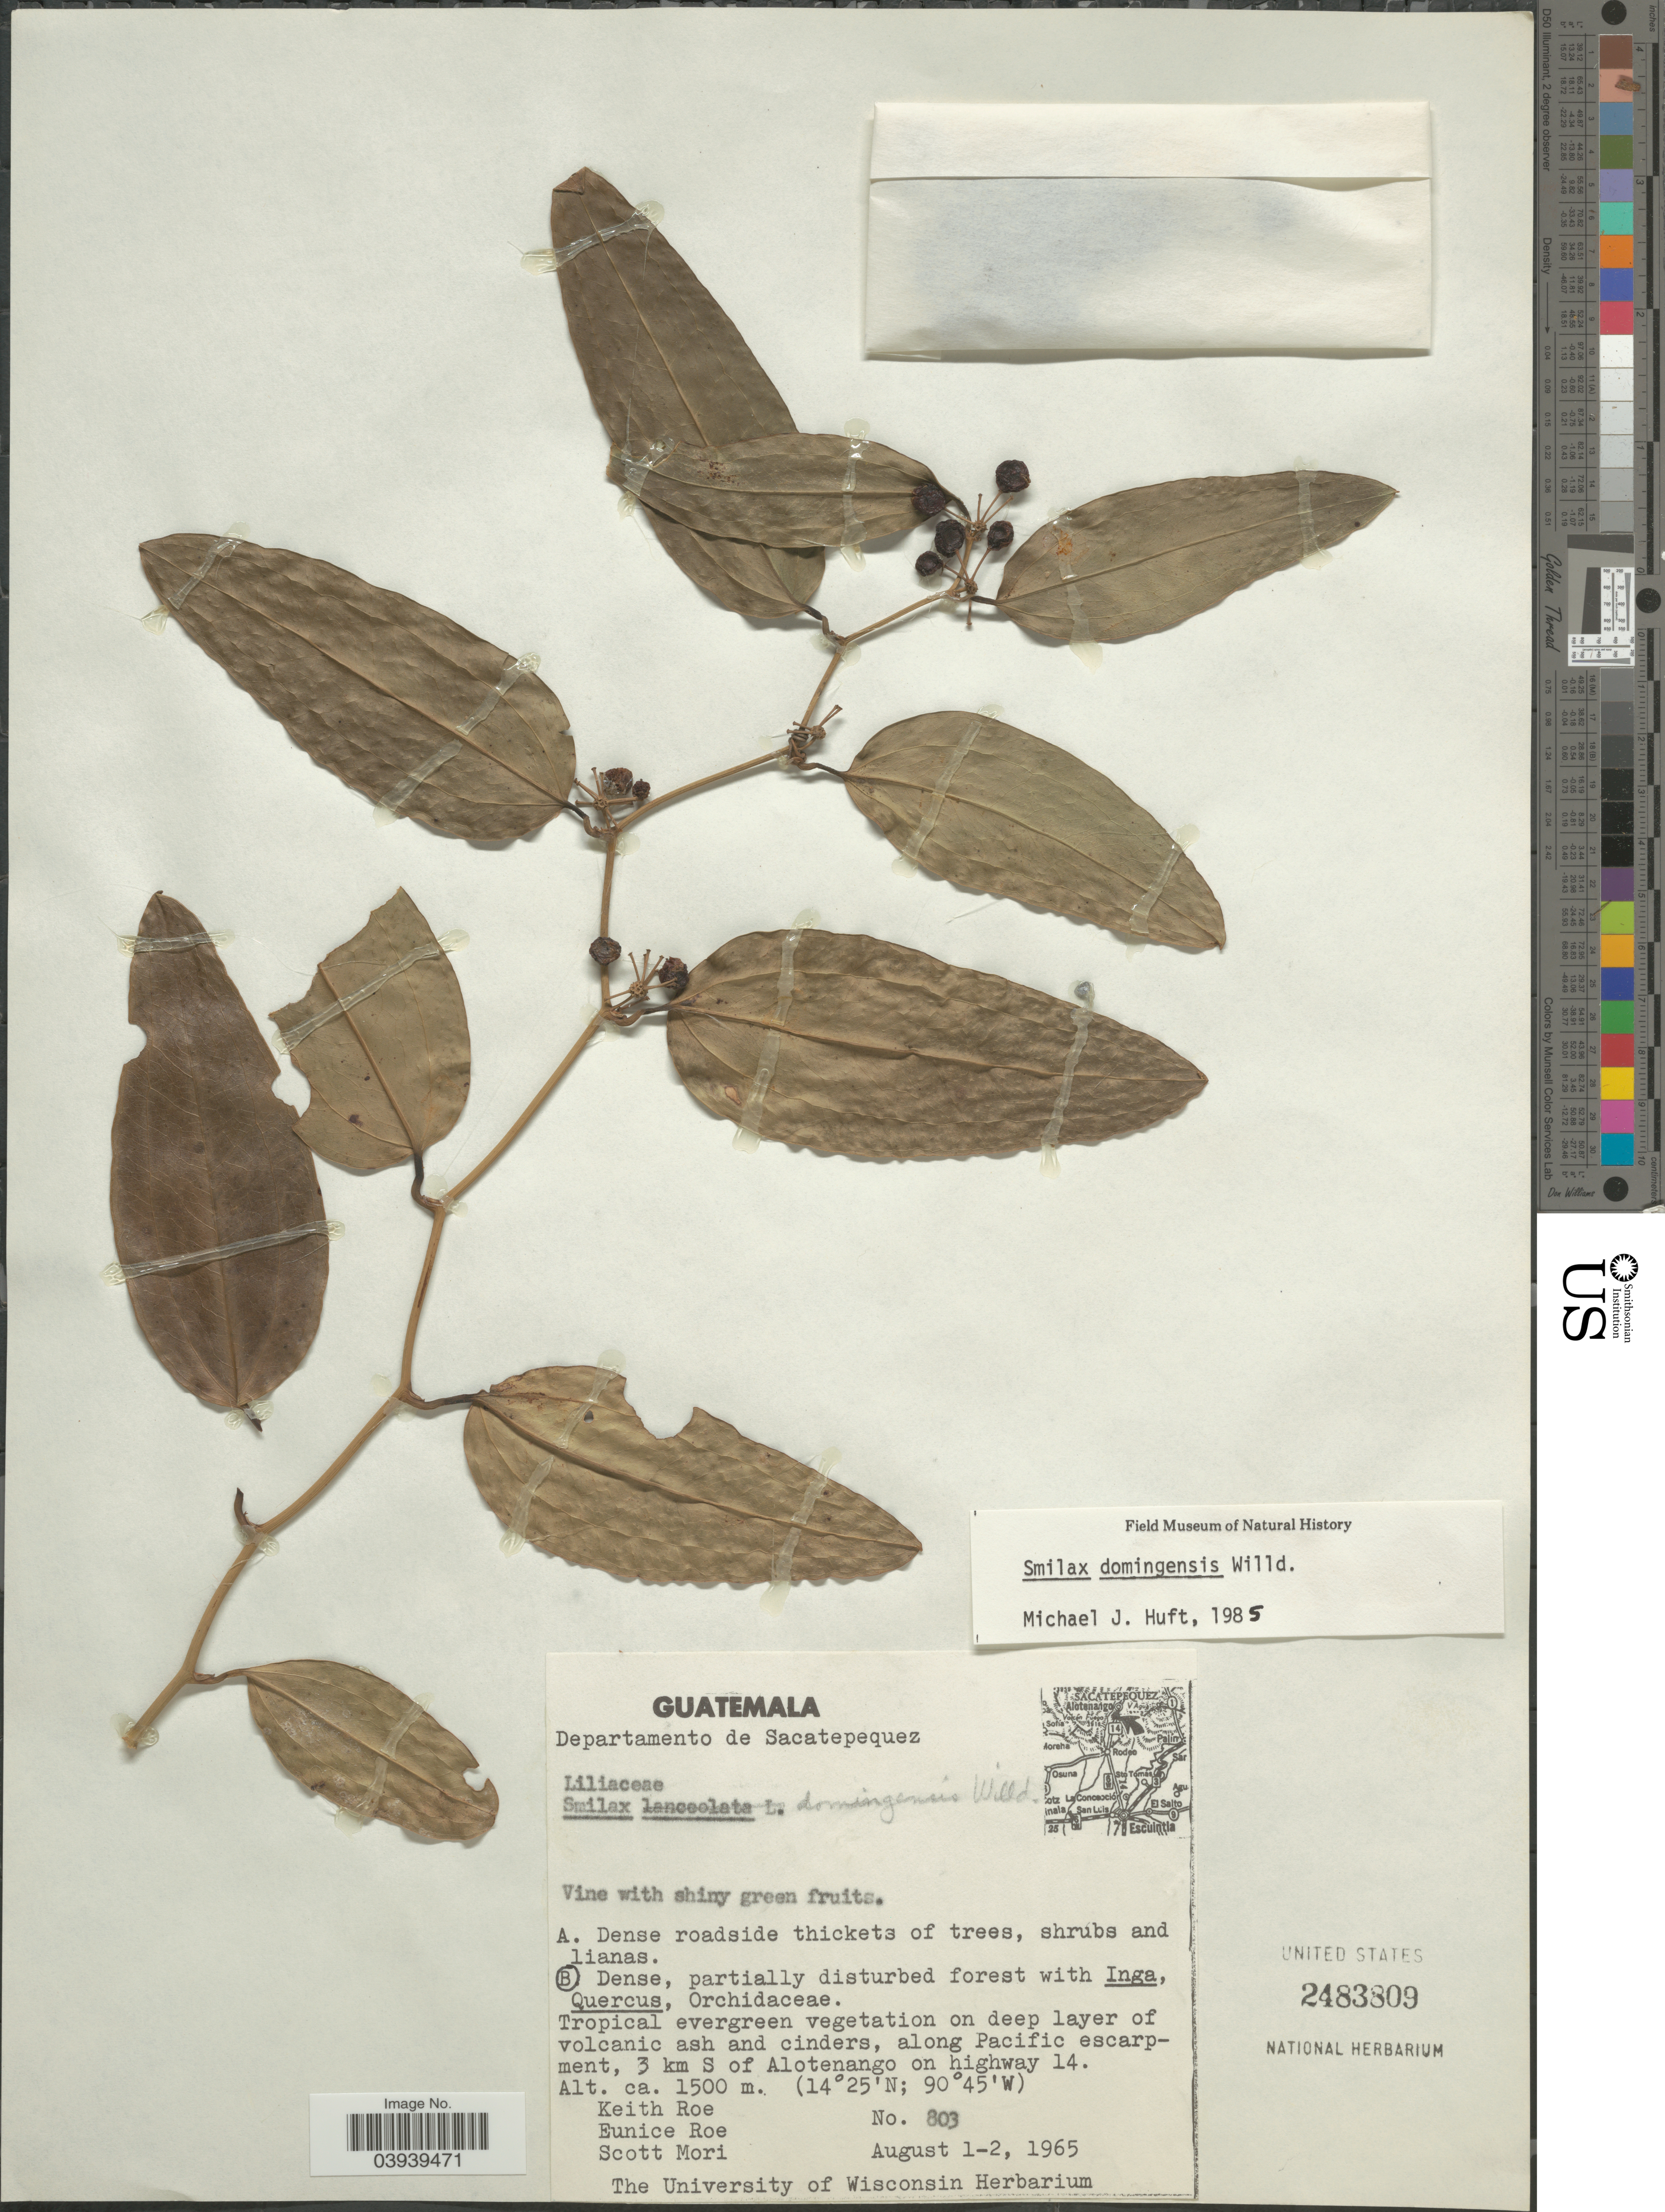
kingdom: Plantae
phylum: Tracheophyta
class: Liliopsida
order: Liliales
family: Smilacaceae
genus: Smilax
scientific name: Smilax domingensis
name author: Willd.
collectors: K. E. Roe, E. Roe & S. Mori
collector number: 803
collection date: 1965-08-01/1965-08-02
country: Guatemala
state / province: Sacatepequez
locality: Departamento de Sacatepequez. Along Pacific escarpment, 3 km S of Alotenango on highway 14.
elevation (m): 1500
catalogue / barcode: US 2483809